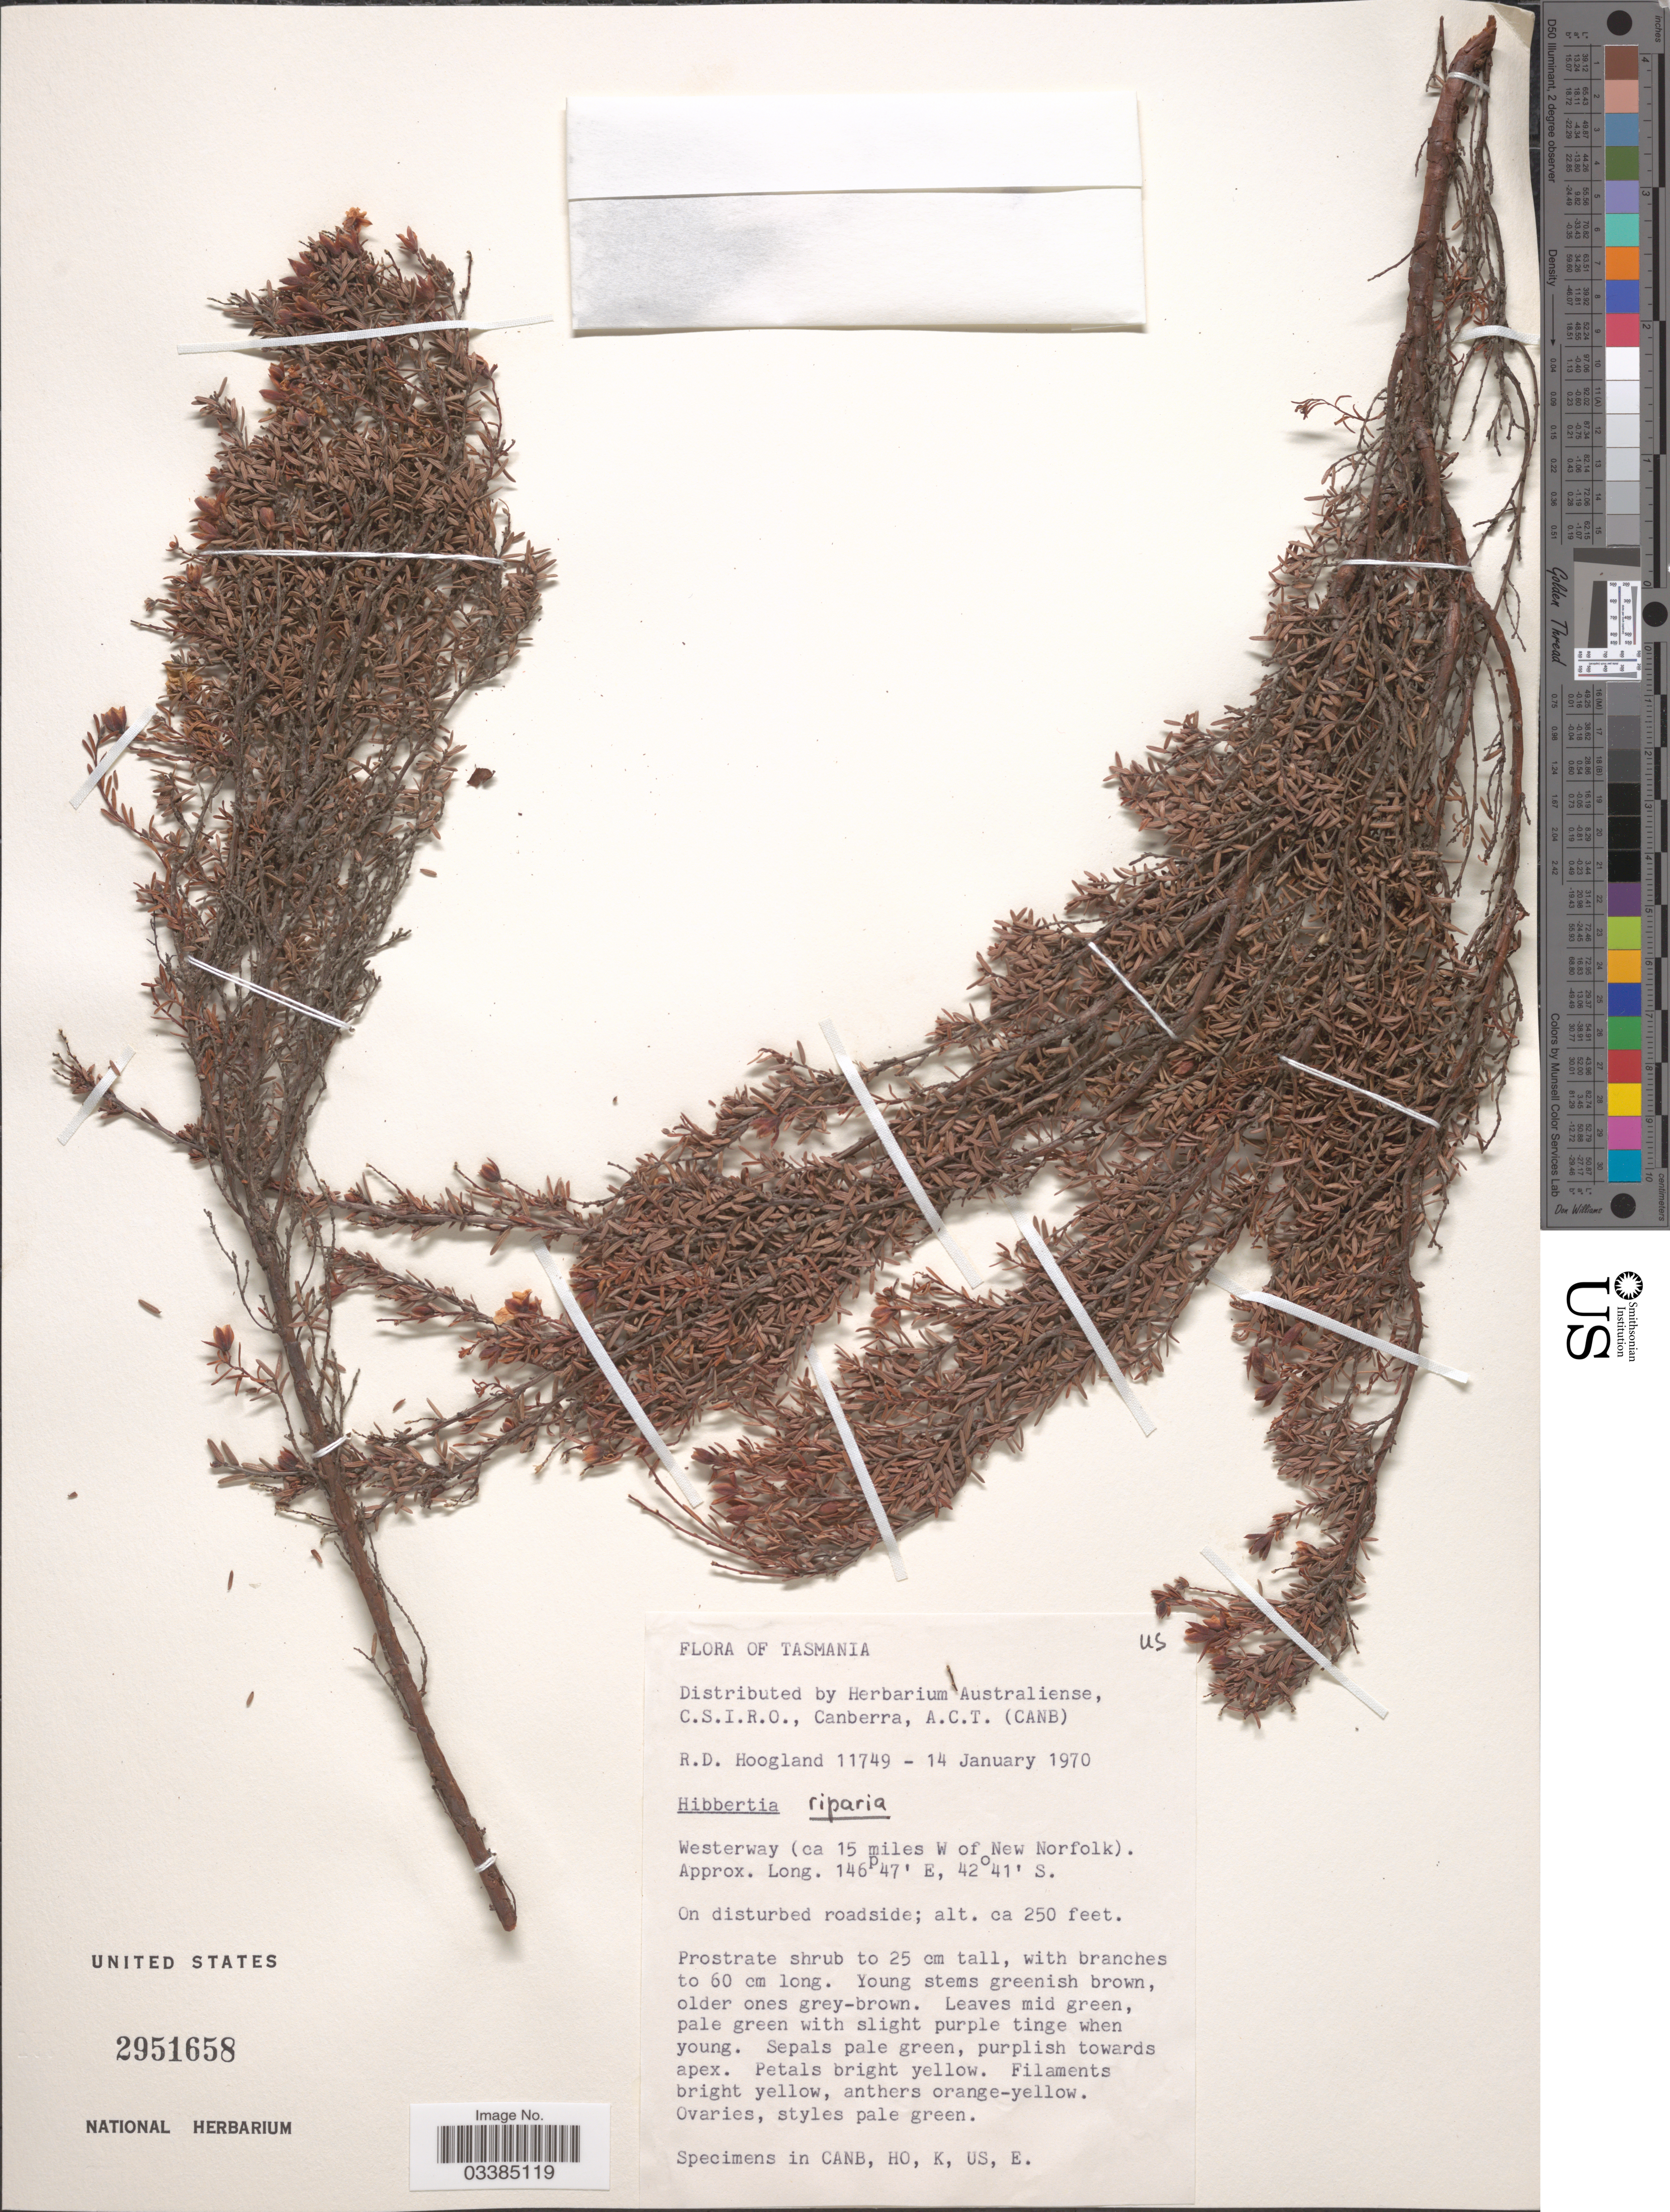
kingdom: Plantae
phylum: Tracheophyta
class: Magnoliopsida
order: Dilleniales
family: Dilleniaceae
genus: Hibbertia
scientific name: Hibbertia riparia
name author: (DC.) Hoogland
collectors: R. D. Hoogland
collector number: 11749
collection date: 1970-01-14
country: Australia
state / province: Tasmania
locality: Westerway (ca 15 miles W of New Norfolk). On disturbed roadside.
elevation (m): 76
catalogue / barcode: US 2951658